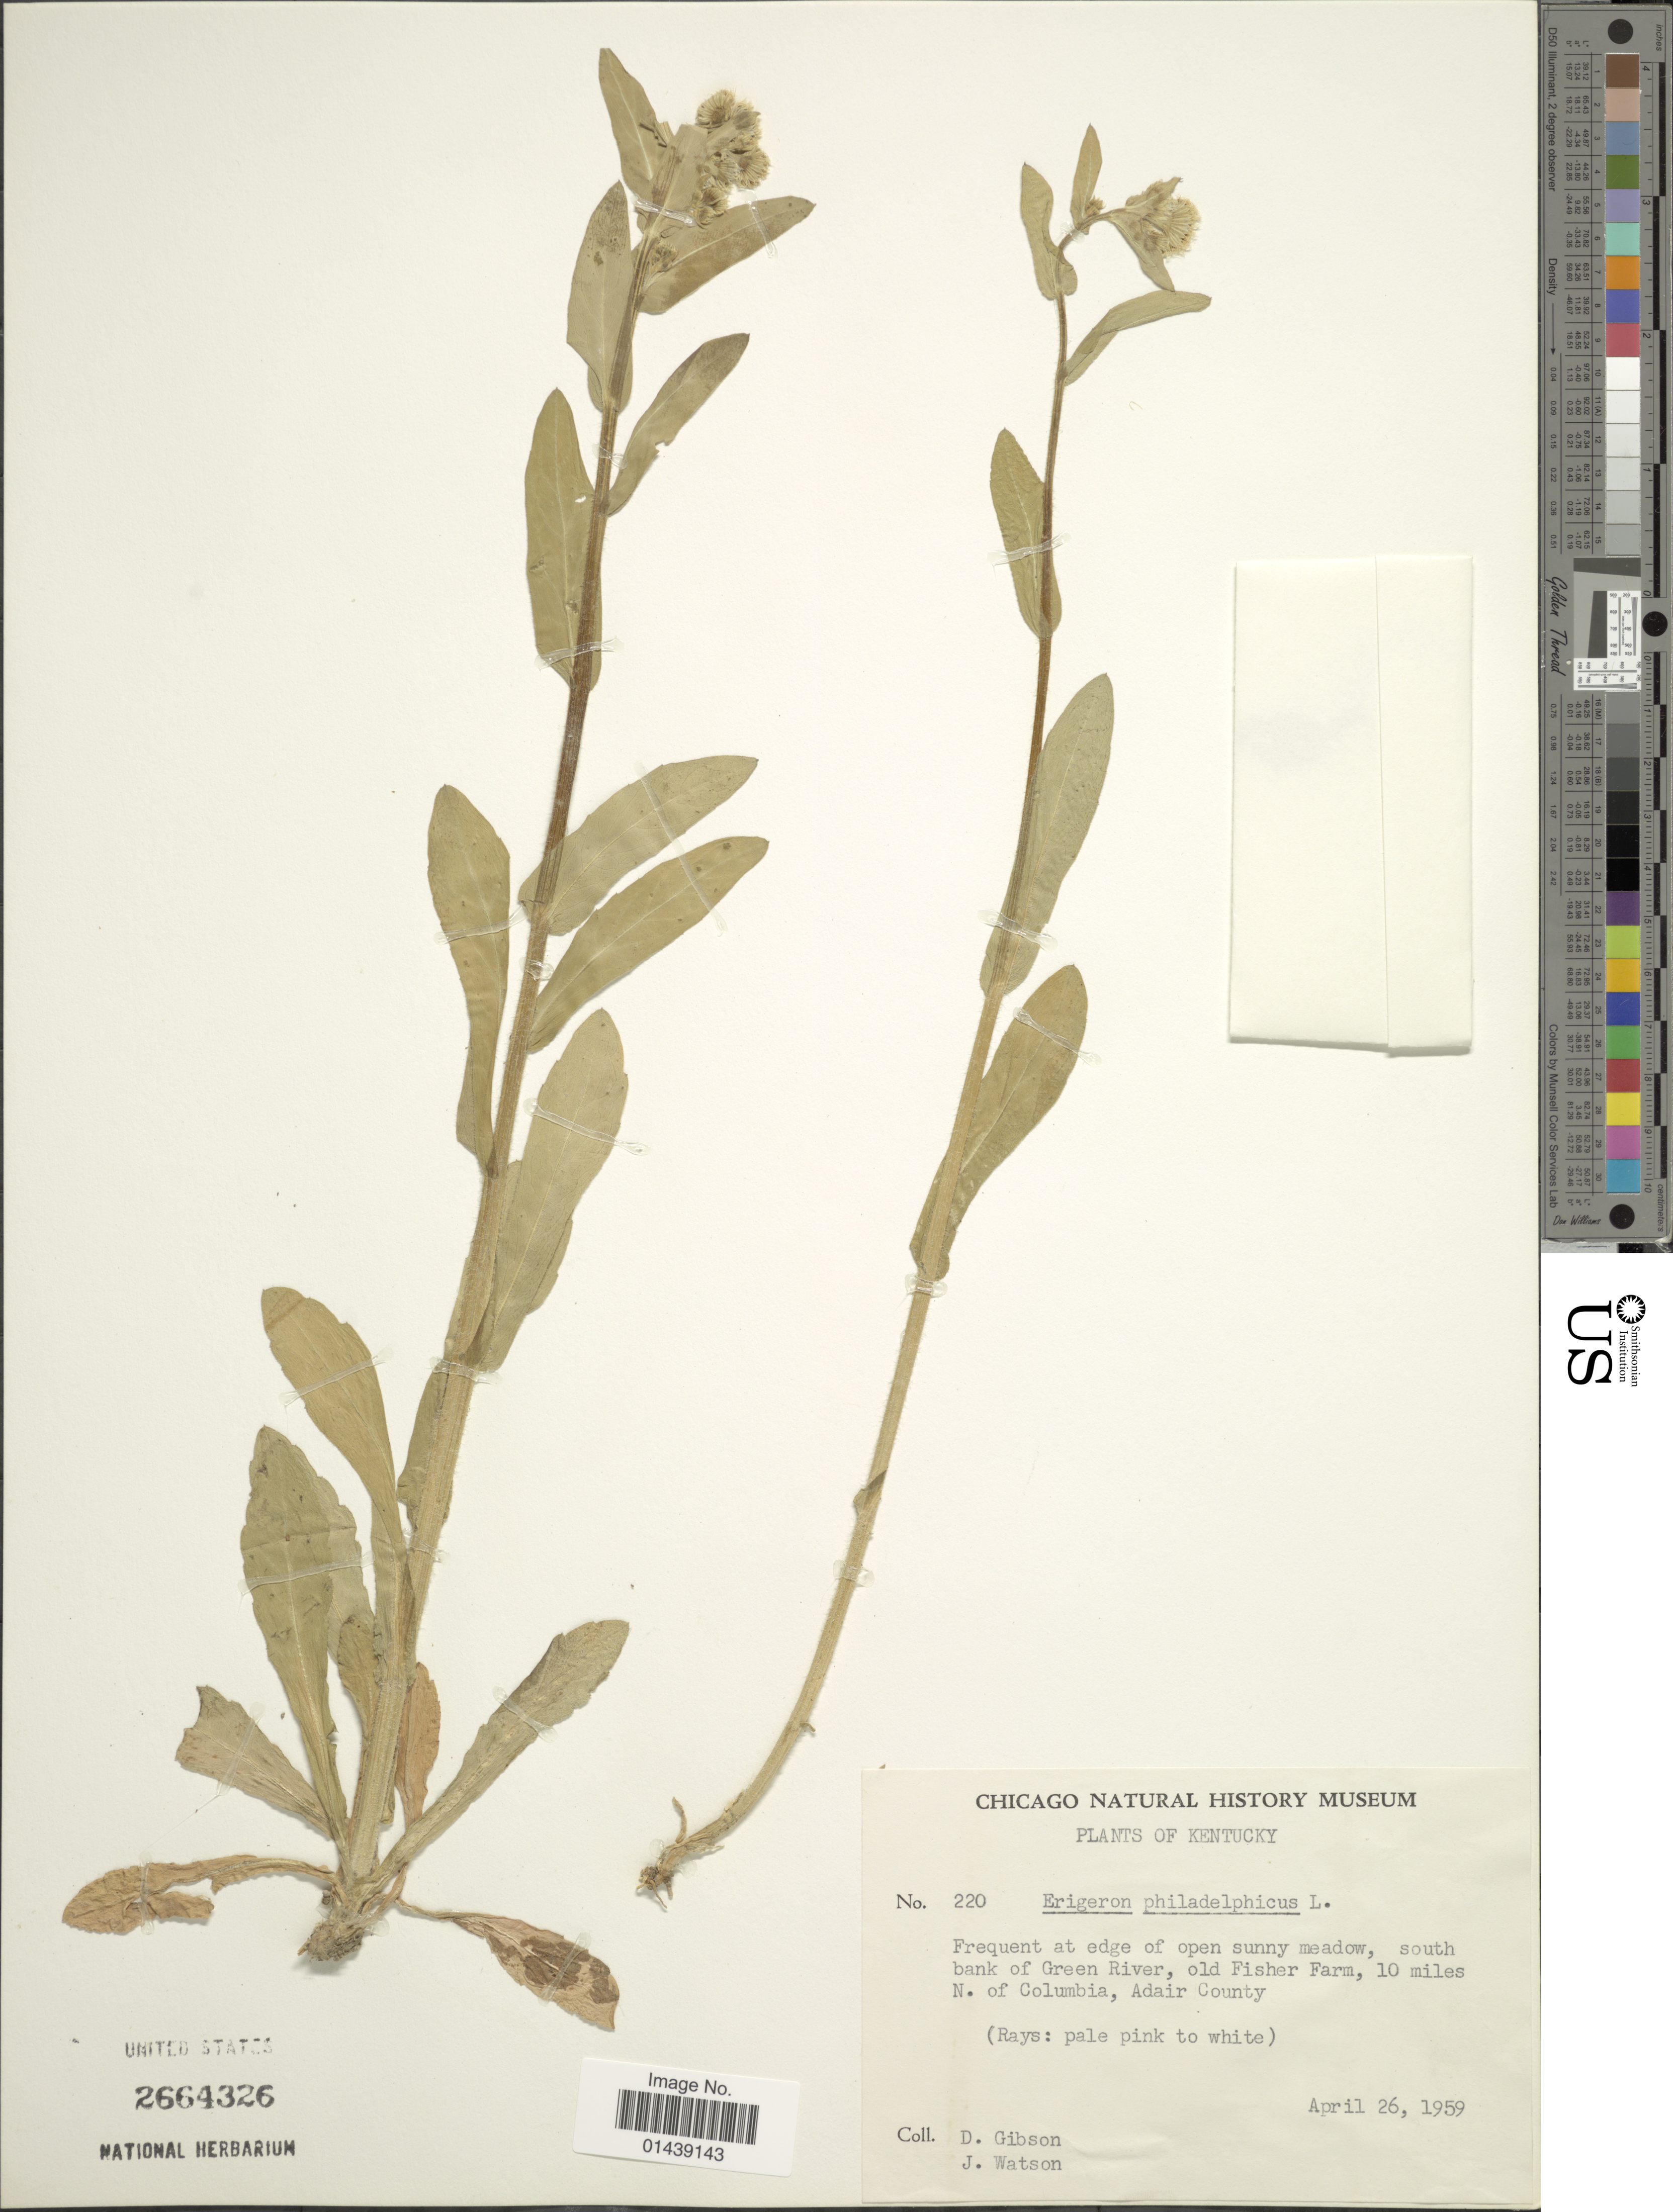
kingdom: Plantae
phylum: Tracheophyta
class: Magnoliopsida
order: Asterales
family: Asteraceae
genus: Erigeron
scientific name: Erigeron philadelphicus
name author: L.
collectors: D. Gibson & J. Watson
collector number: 220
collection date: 1959-04-26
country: United States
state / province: Kentucky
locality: South bank of Green River, old Fisher Farm, 10 miles N. of Columbia, Adair County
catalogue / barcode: US 2664326